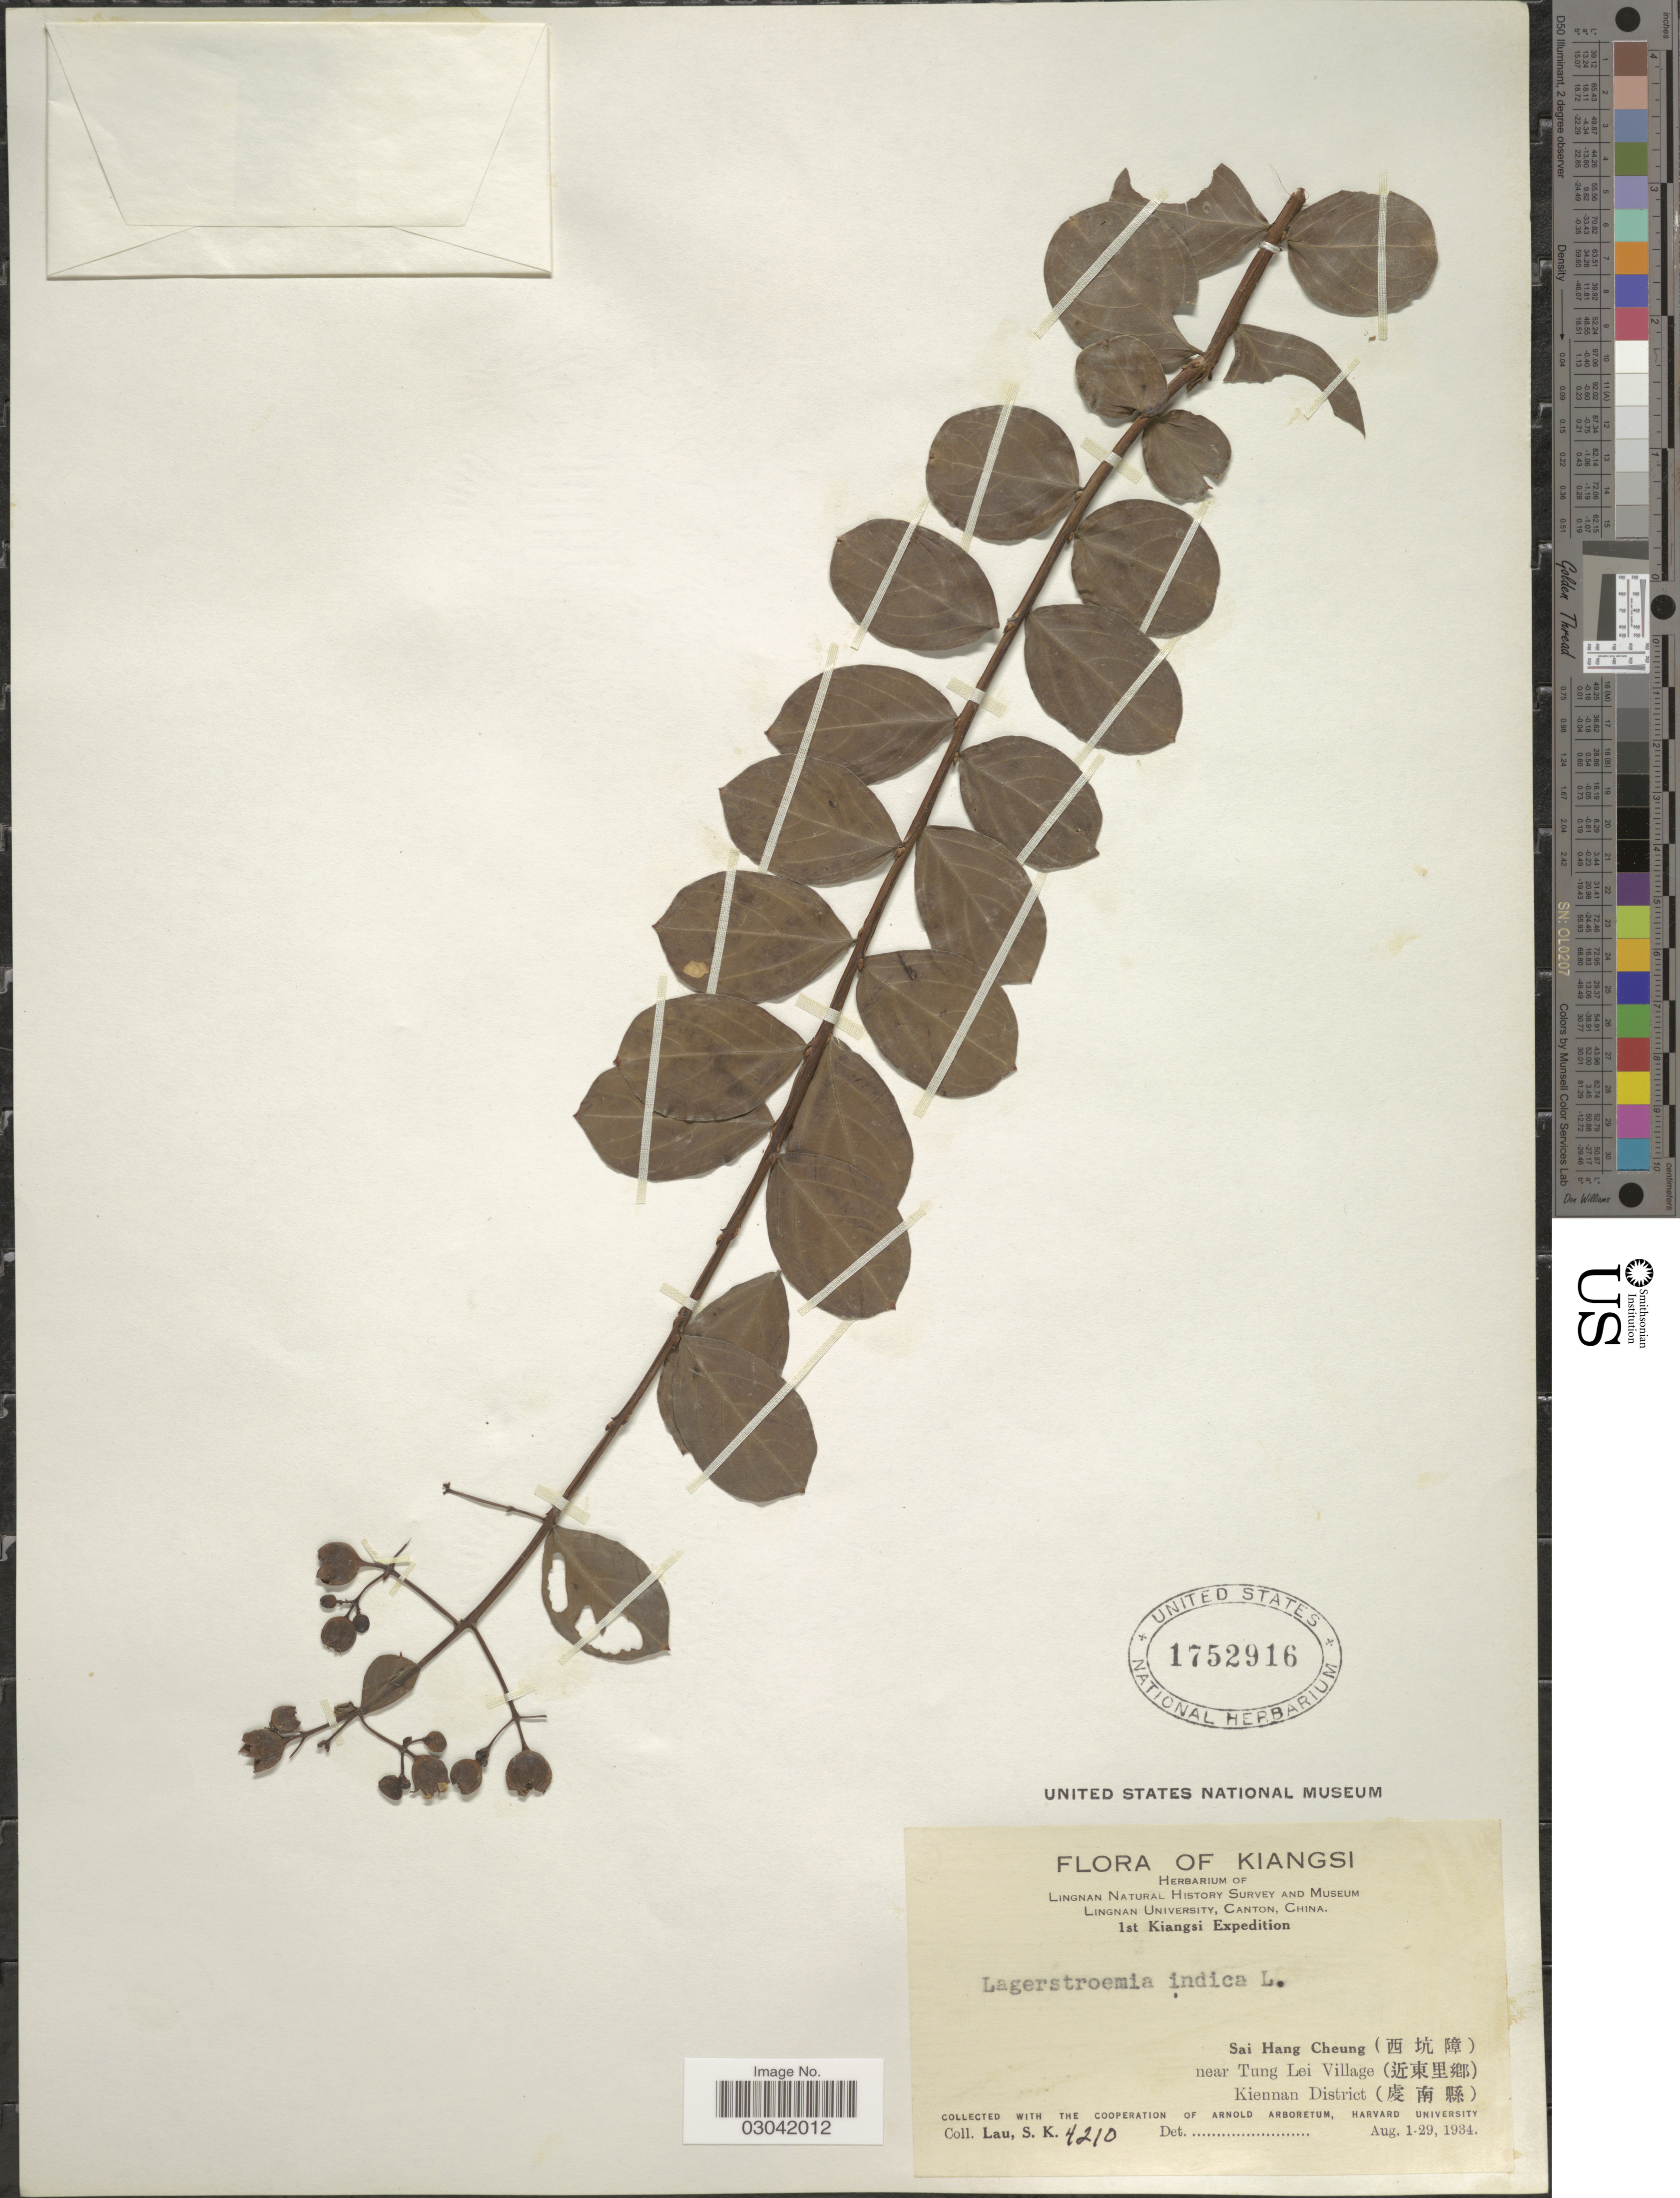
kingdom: Plantae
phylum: Tracheophyta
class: Magnoliopsida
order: Myrtales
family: Lythraceae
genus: Lagerstroemia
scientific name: Lagerstroemia indica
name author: L.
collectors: S. K. Lau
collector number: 4210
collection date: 1934-08-01/1934-08-29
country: China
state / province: Jiangxi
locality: Kiangsi. Sai Hang Cheung near Tung Lei Village Kiennan District.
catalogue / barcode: US 1752916